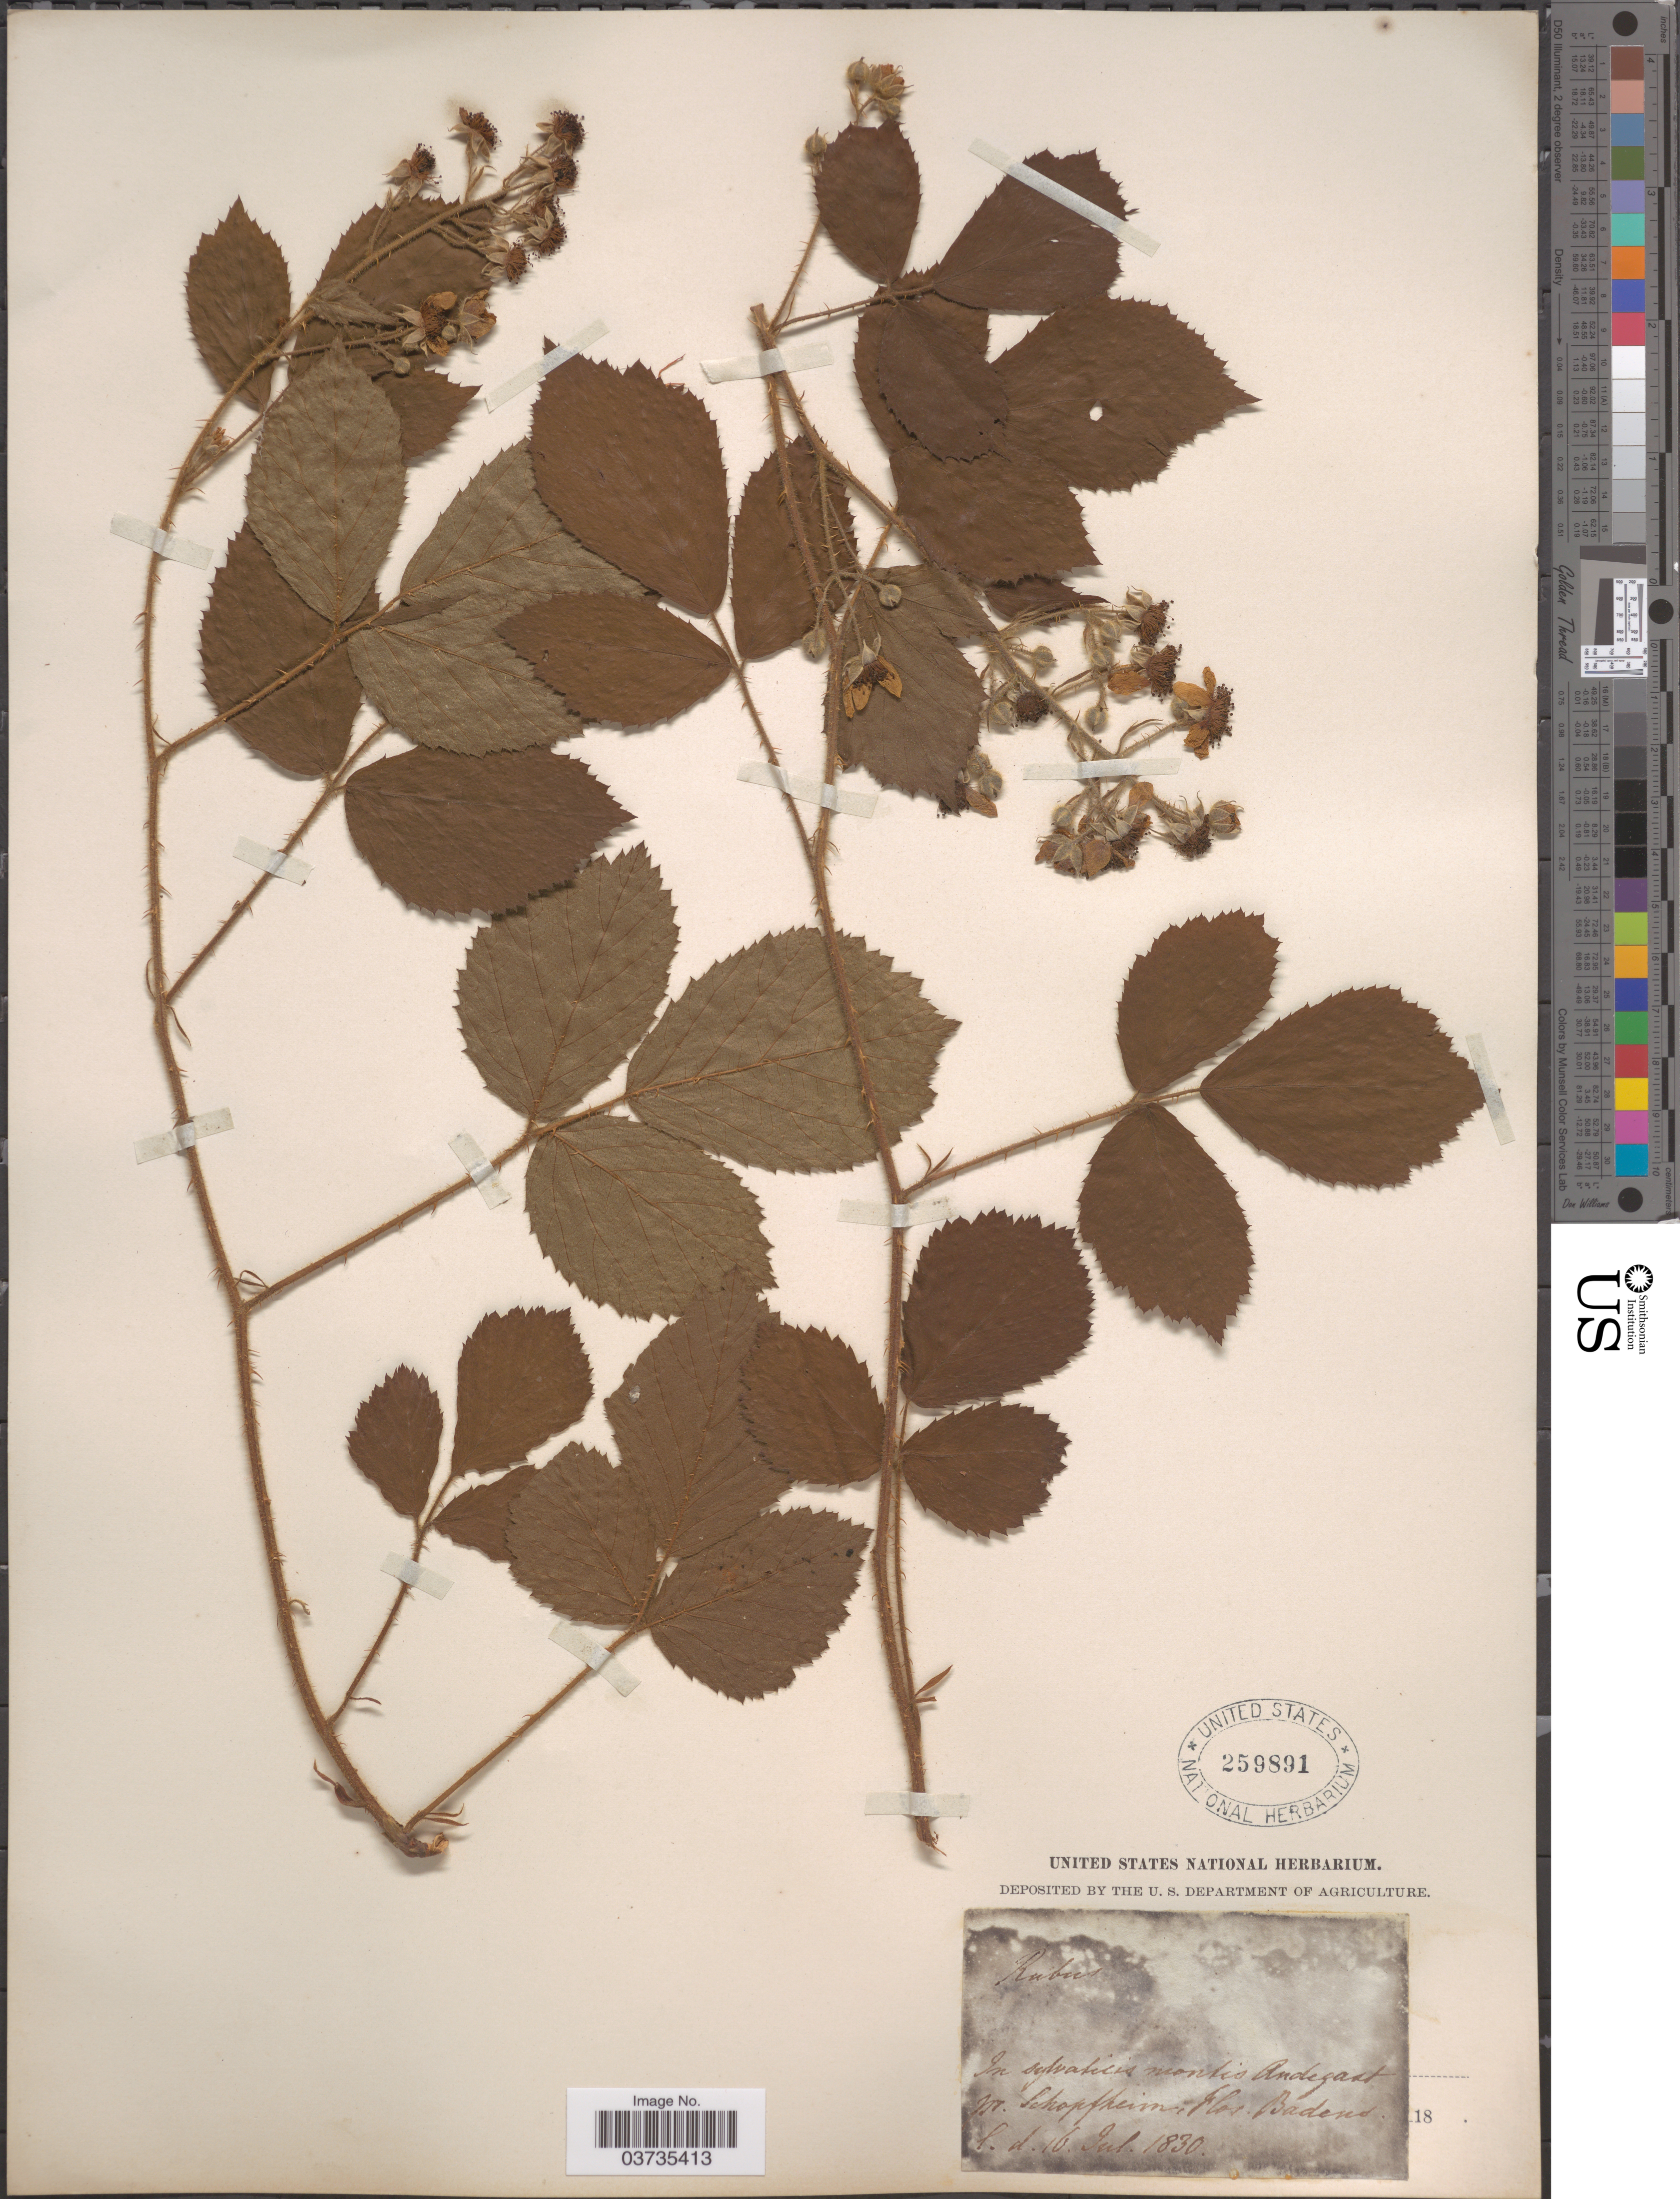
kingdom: Plantae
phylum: Tracheophyta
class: Magnoliopsida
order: Rosales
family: Rosaceae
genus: Rubus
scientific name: Rubus sp.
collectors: ex herb. United States National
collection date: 1830-07-16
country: Germany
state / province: Baden-Württemberg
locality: In sylvaticis montis Andegast pr. Schopfheim. Badens.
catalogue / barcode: US 259891